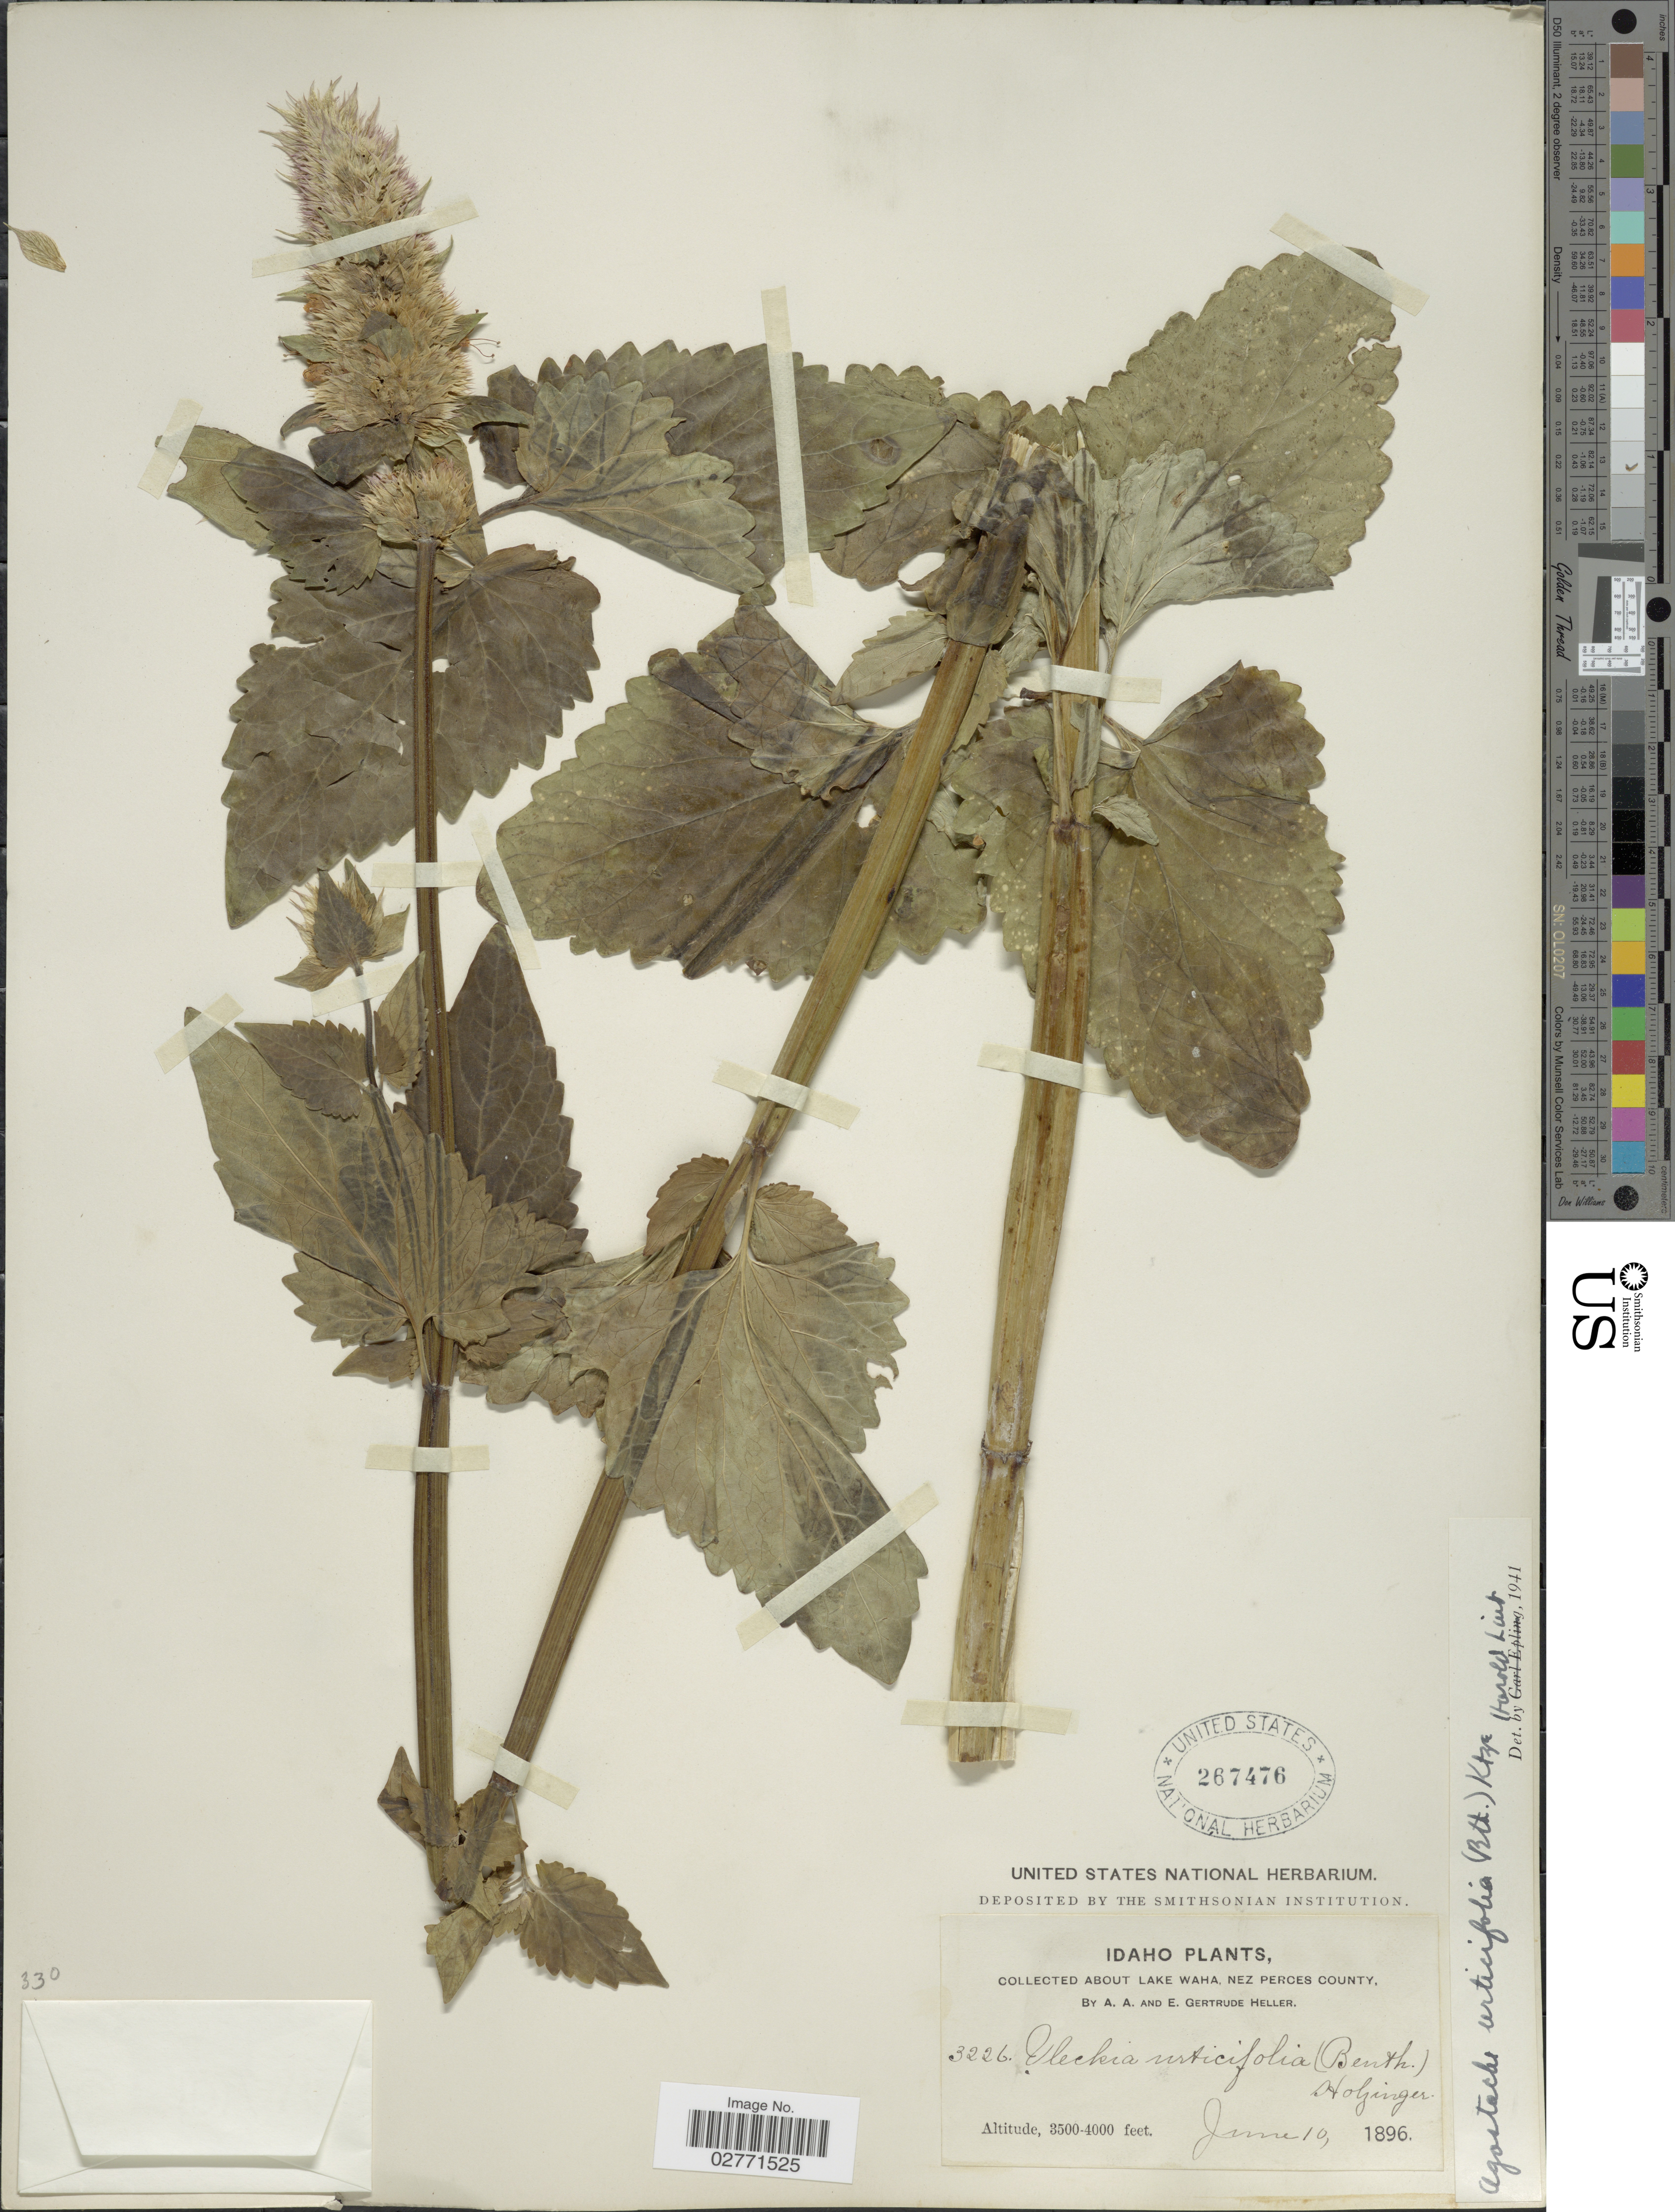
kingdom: Plantae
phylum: Tracheophyta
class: Magnoliopsida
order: Lamiales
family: Lamiaceae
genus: Agastache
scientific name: Agastache urticifolia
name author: (Benth.) Kuntze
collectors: A. A. Heller & E. Gertrude Heller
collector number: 3226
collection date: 1896-06-10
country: United States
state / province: Idaho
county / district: Nez Perce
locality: About Lake Waha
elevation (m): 1067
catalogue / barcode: US 267476